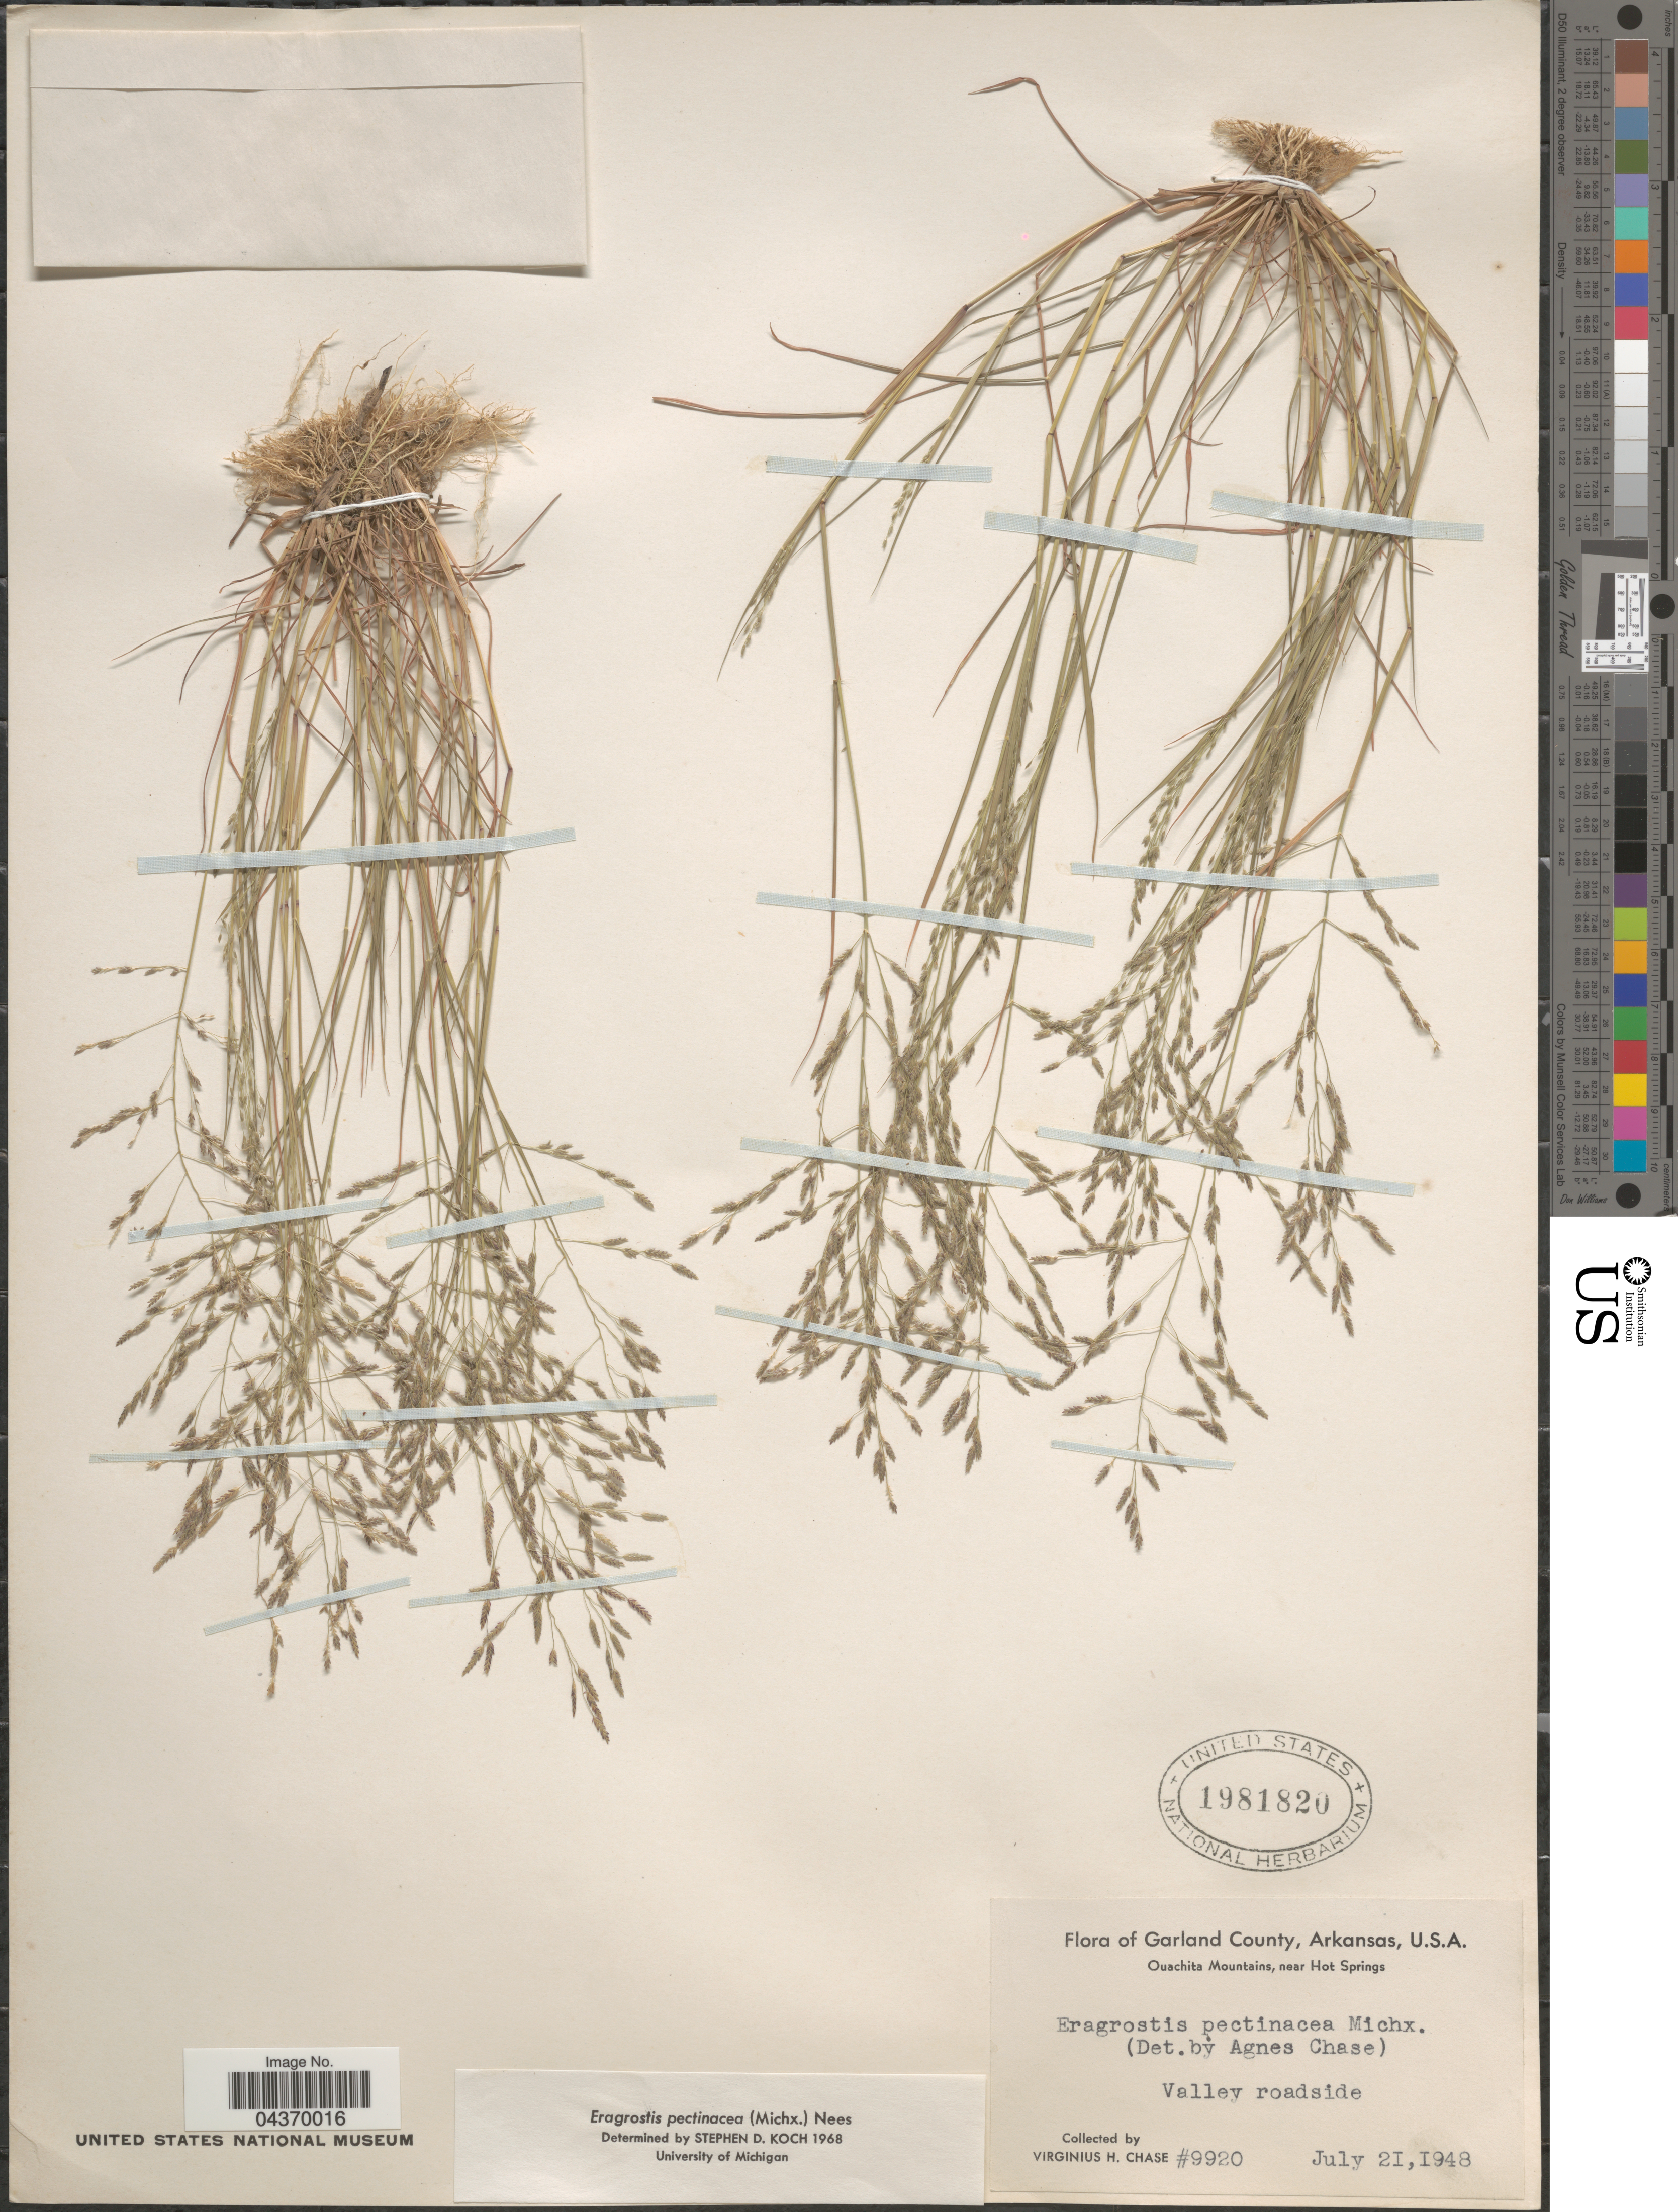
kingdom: Plantae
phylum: Tracheophyta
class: Liliopsida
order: Poales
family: Poaceae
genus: Eragrostis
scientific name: Eragrostis pectinacea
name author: (Michx.) Nees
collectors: V. H. Chase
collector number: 9920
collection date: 1948-07-21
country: United States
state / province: Arkansas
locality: Garland County. Ouachita Mountains, near Hot Springs. Valley roadside.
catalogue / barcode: US 1981820